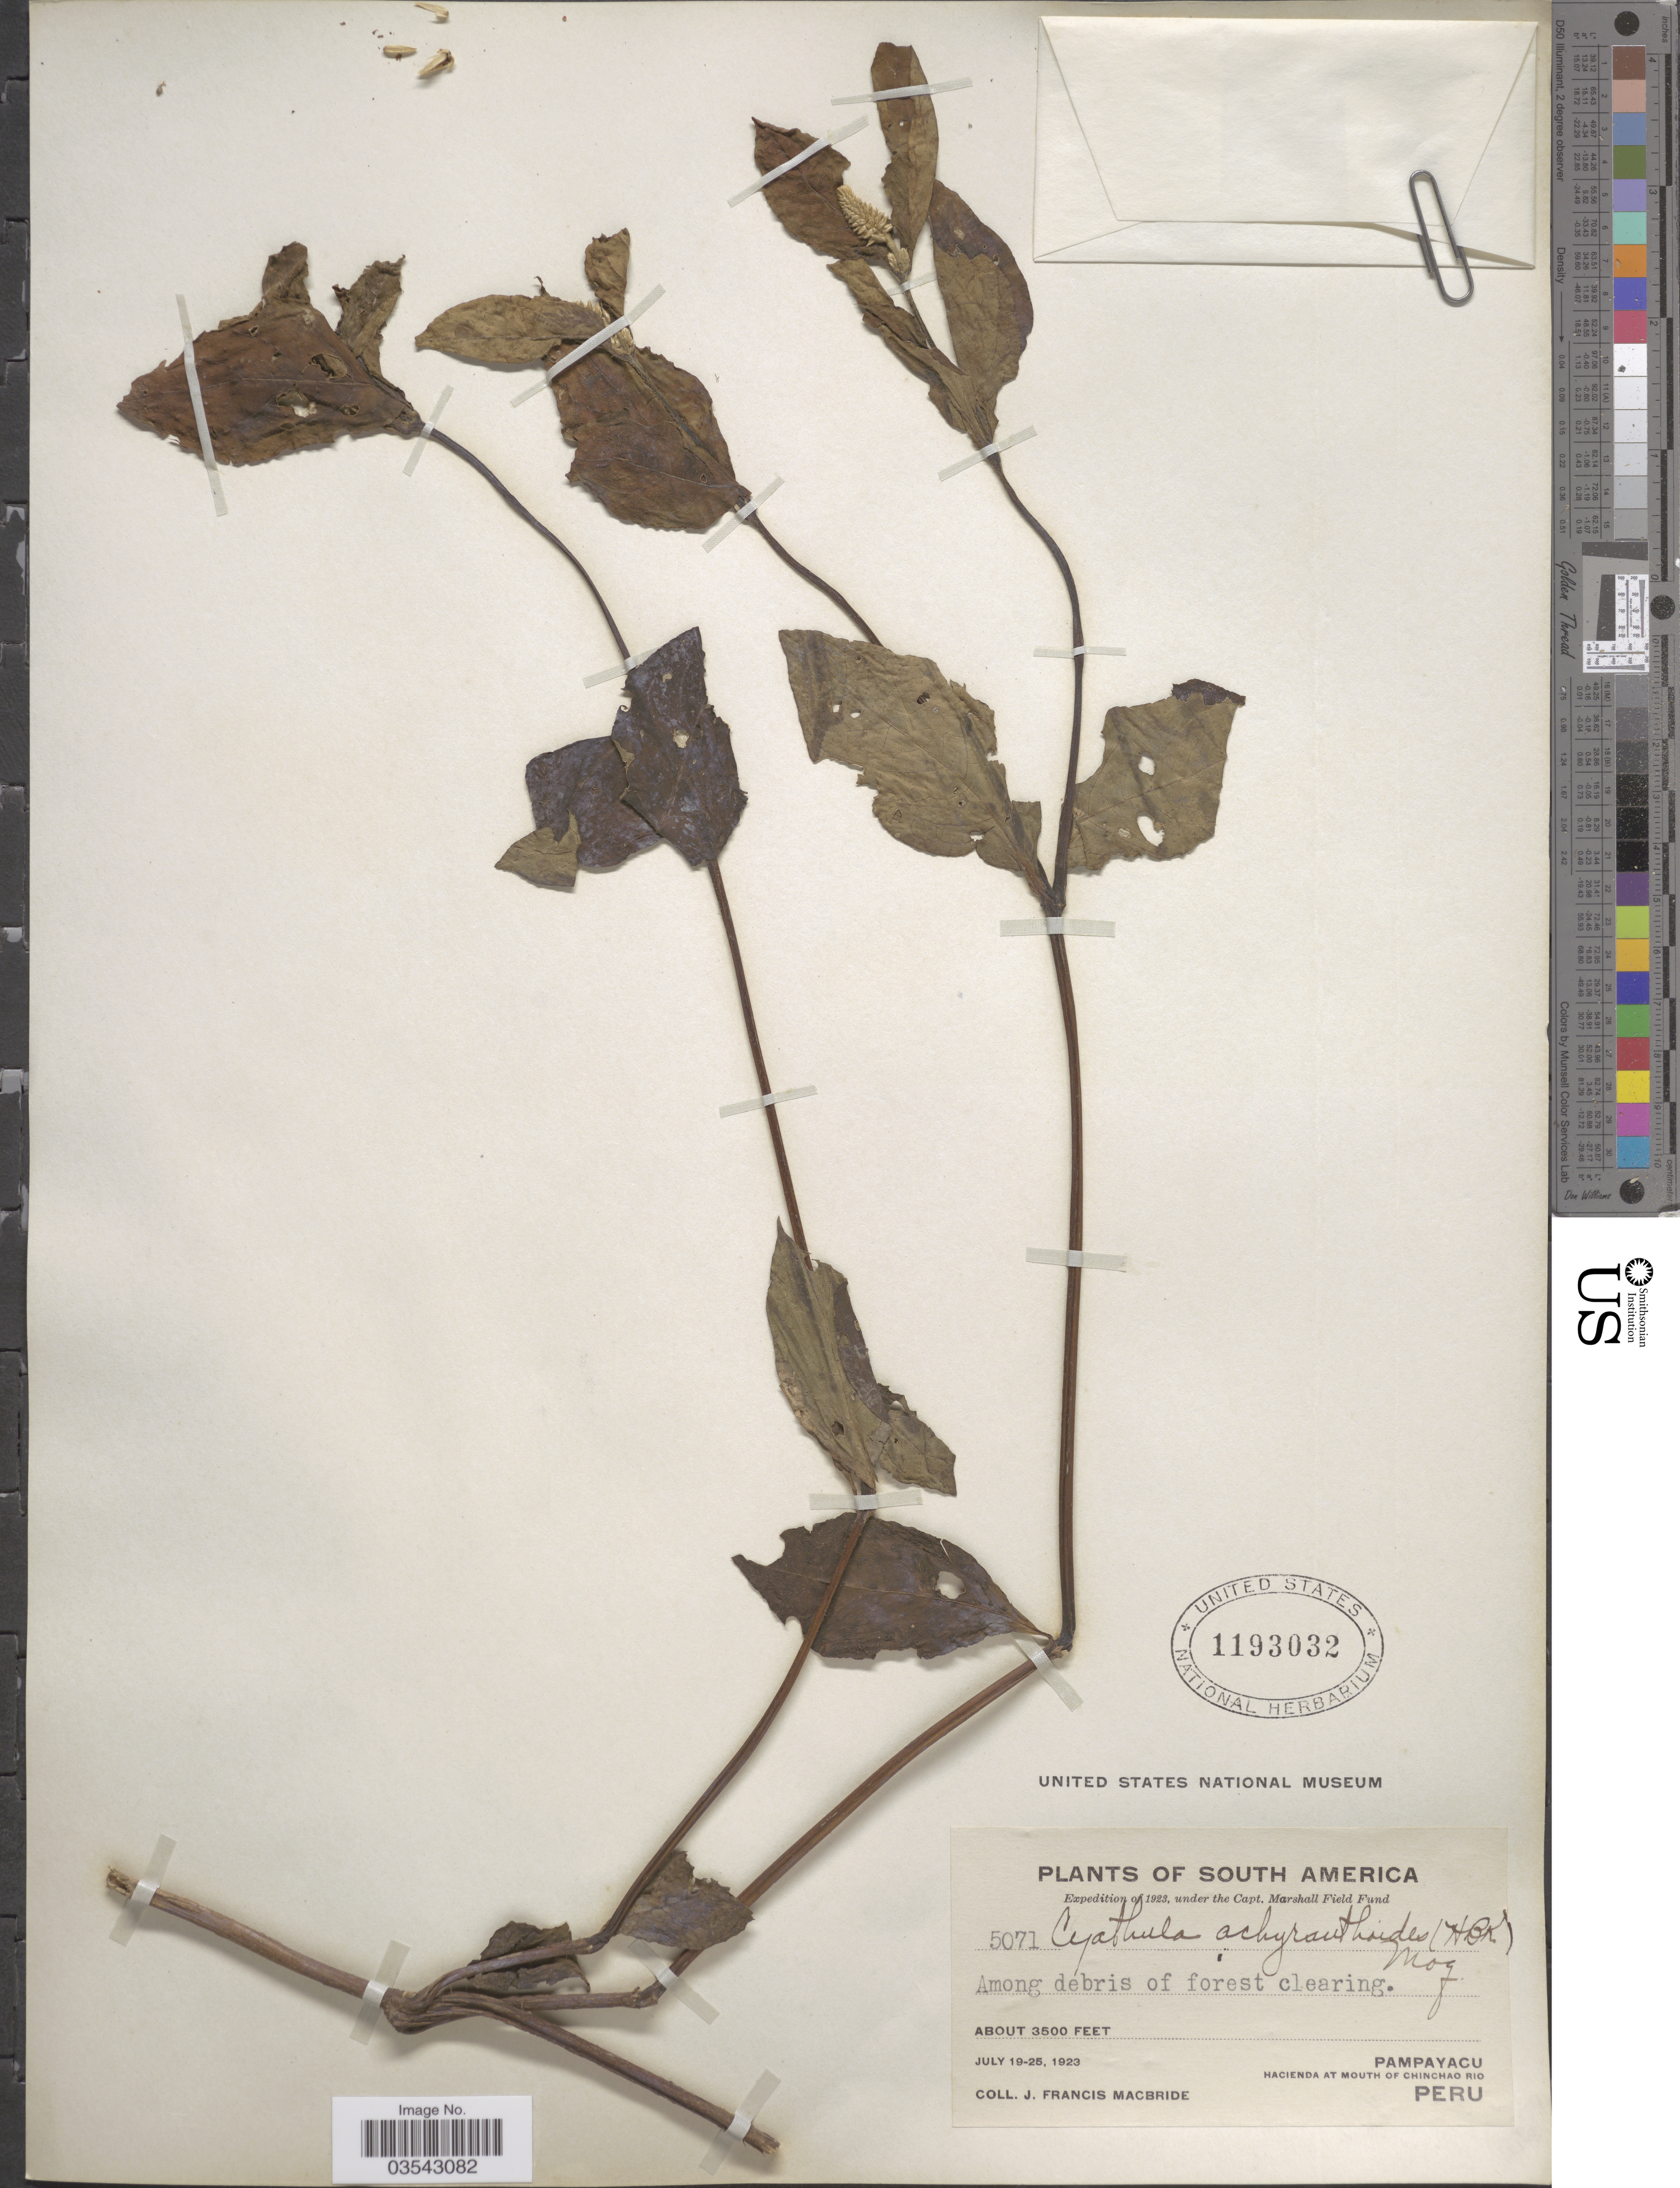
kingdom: Plantae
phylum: Tracheophyta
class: Magnoliopsida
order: Caryophyllales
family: Amaranthaceae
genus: Cyathula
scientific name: Cyathula achyranthoides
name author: (Kunth) Moq.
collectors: J. F. Macbride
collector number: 5071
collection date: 1923-07-19/1923-07-25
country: Peru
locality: Pampayacu. Hacienda at mouth of Chinchao Rio.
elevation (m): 1067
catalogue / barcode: US 1193032